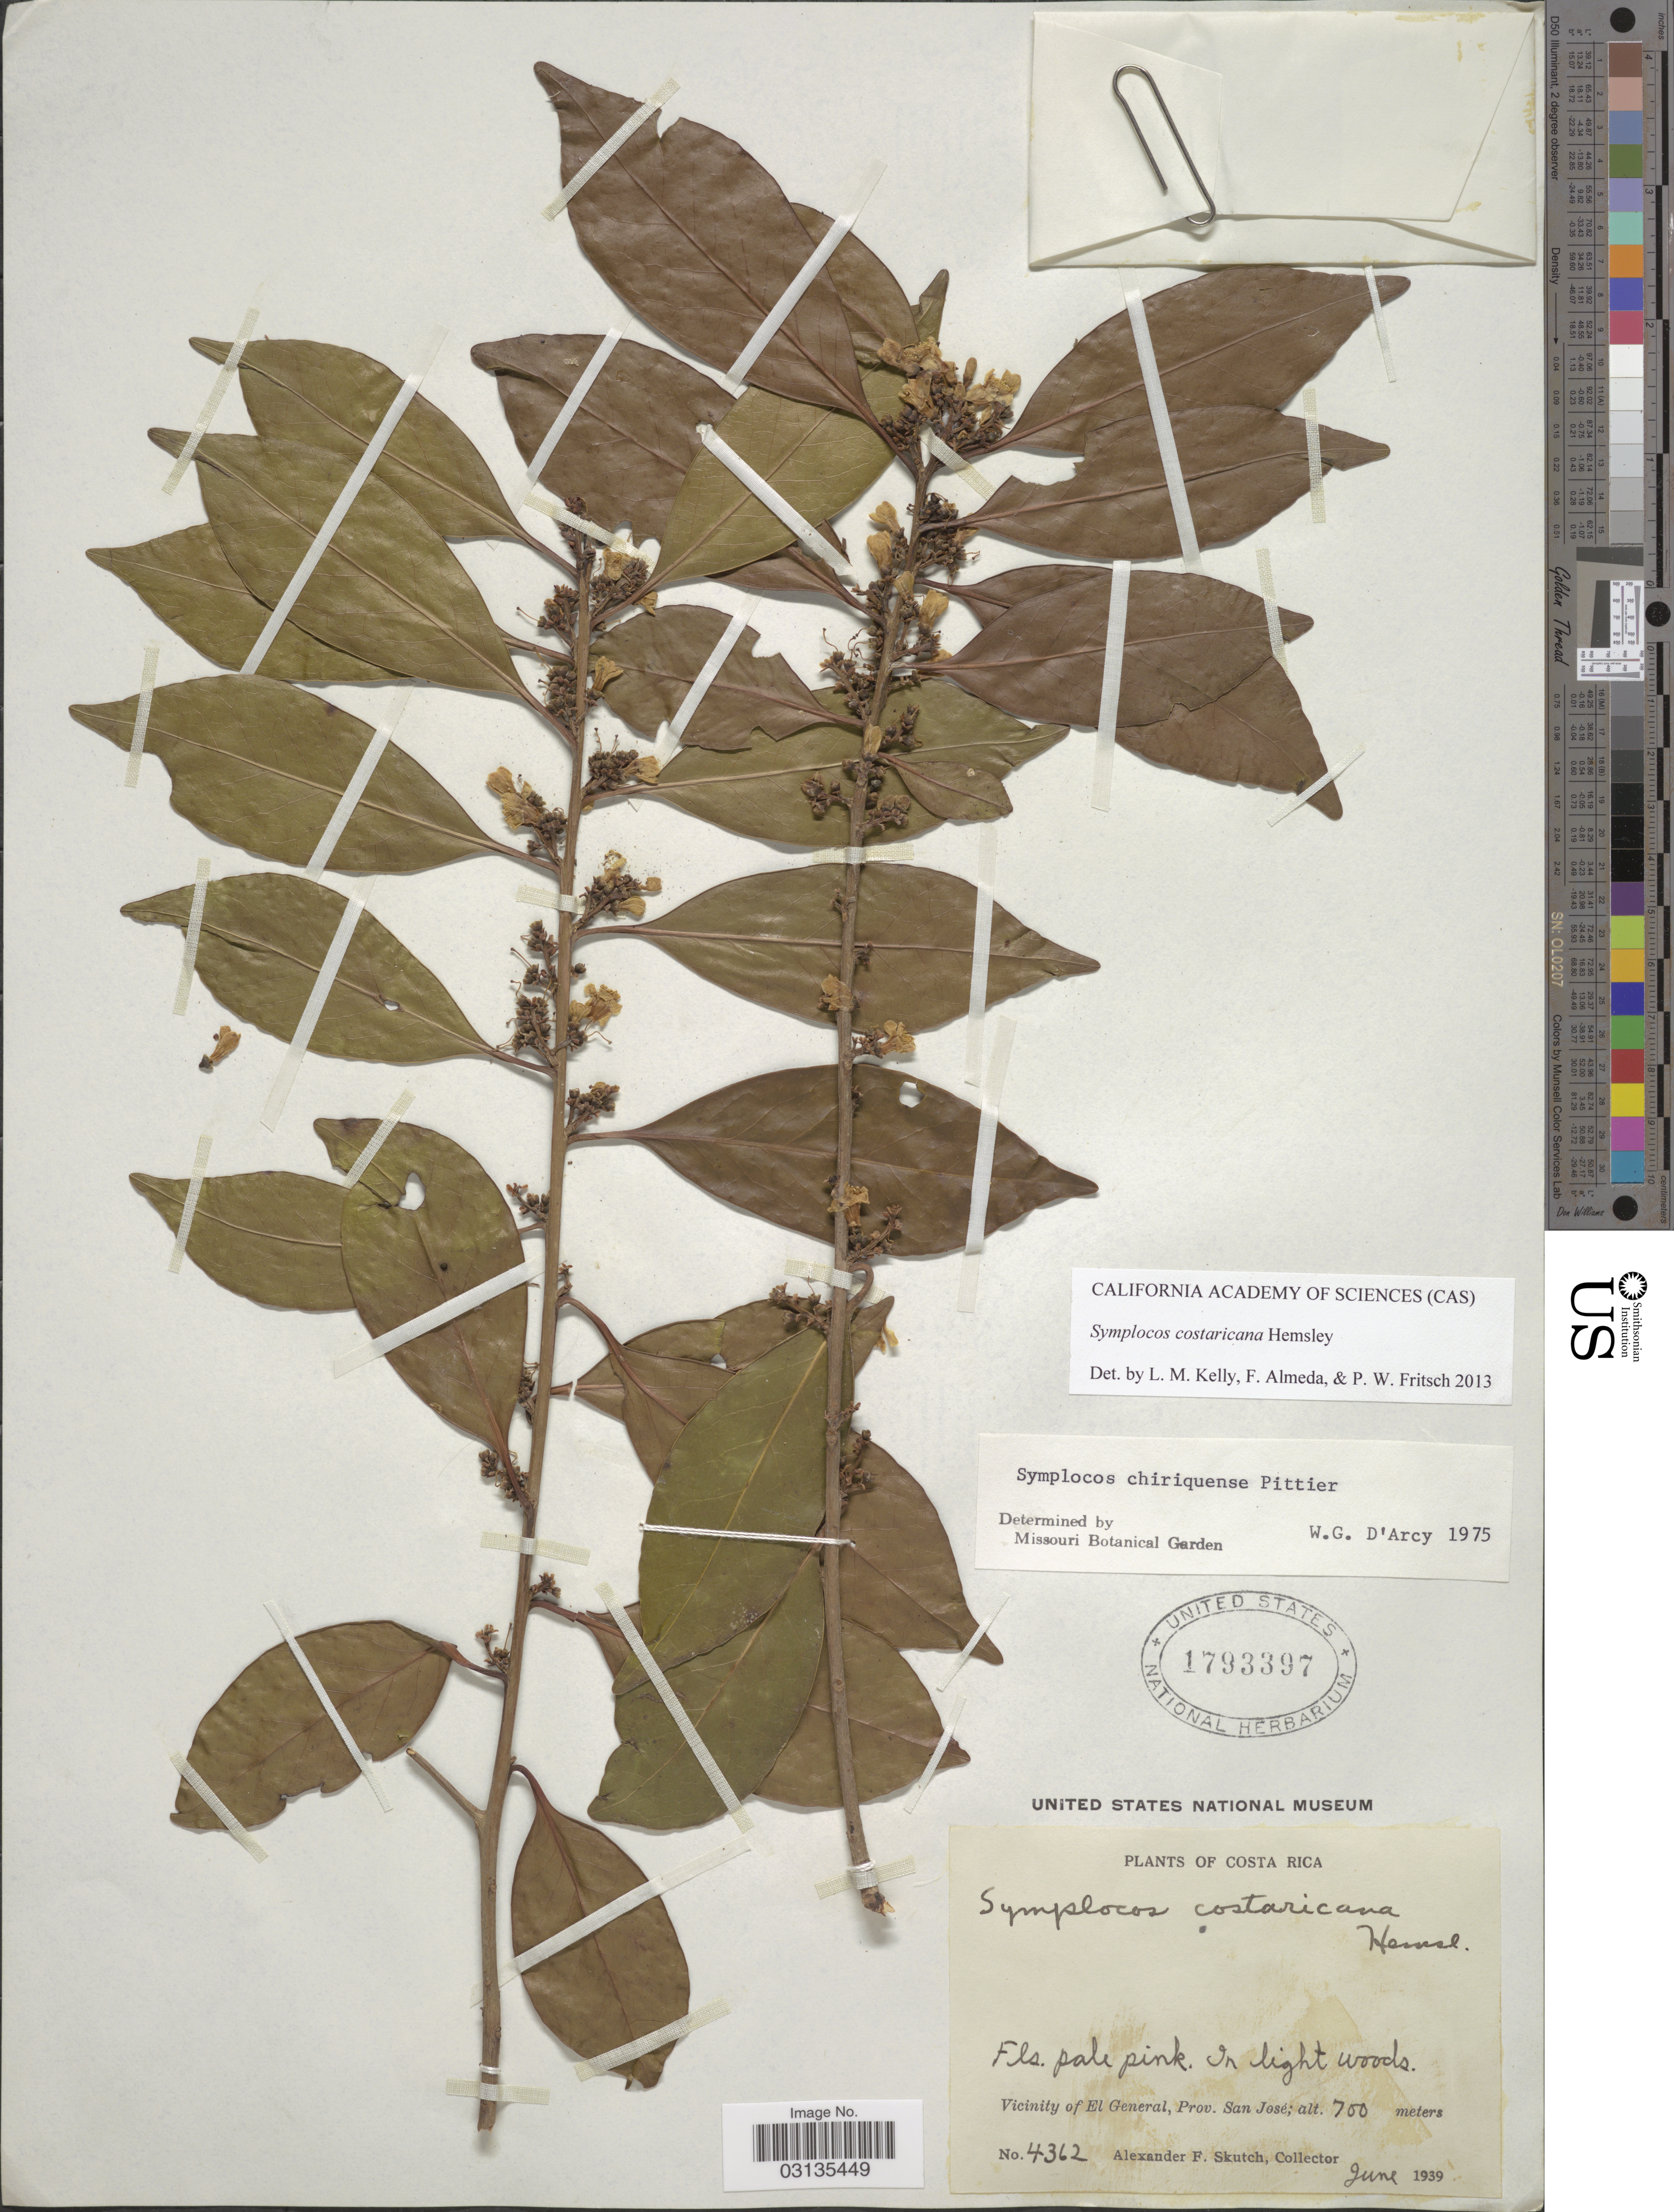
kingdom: Plantae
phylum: Tracheophyta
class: Magnoliopsida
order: Ericales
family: Symplocaceae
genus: Symplocos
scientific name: Symplocos costaricana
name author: Hemsl.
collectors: A. F. Skutch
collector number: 4362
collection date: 1939-06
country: Costa Rica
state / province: San José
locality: Vicinity of El General.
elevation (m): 700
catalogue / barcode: US 1793397